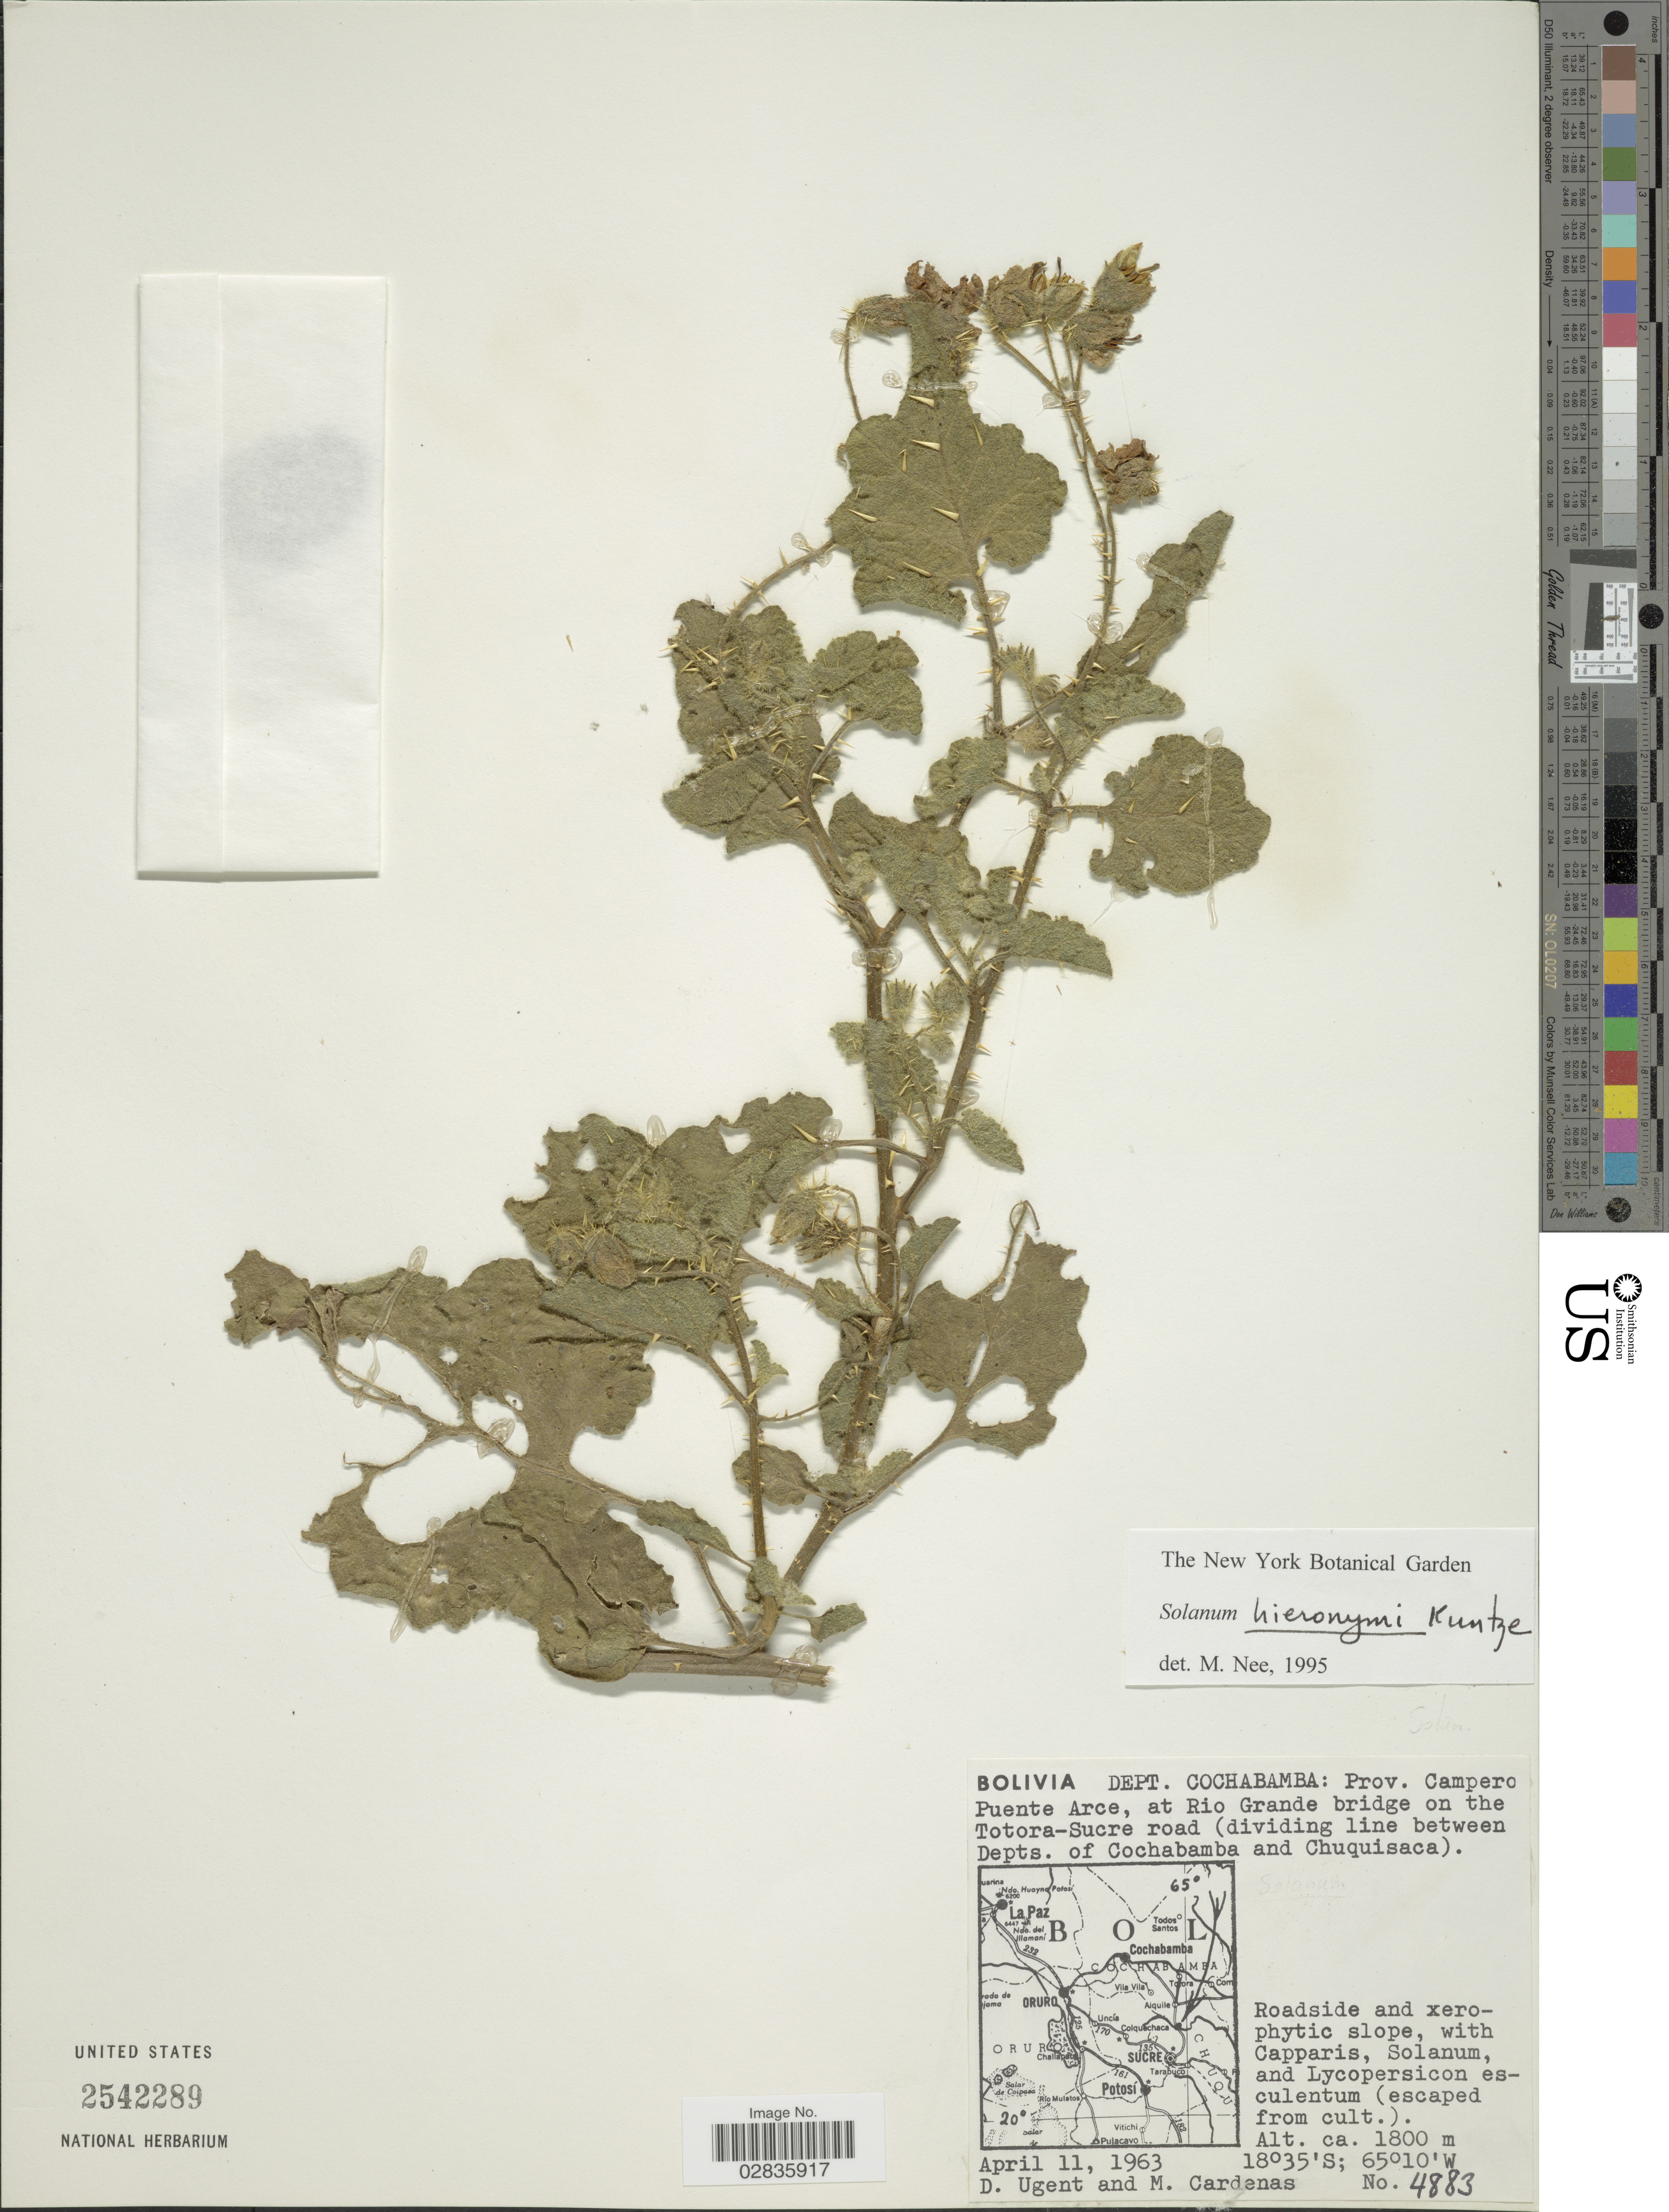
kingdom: Plantae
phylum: Tracheophyta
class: Magnoliopsida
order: Solanales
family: Solanaceae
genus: Solanum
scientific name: Solanum hieronymi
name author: Kuntze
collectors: D. Ugent & M. Cárdenas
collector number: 4883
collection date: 1963-04-11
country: Bolivia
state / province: Cochabamba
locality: Dept. Cochabamba: Prov. Campero Puente Arce, at Rio Grande bridge on the Totora-Sucre road (dividing line between Depts. of Cochabamba and Chuquisaca).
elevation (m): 1800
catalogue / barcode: US 2542289